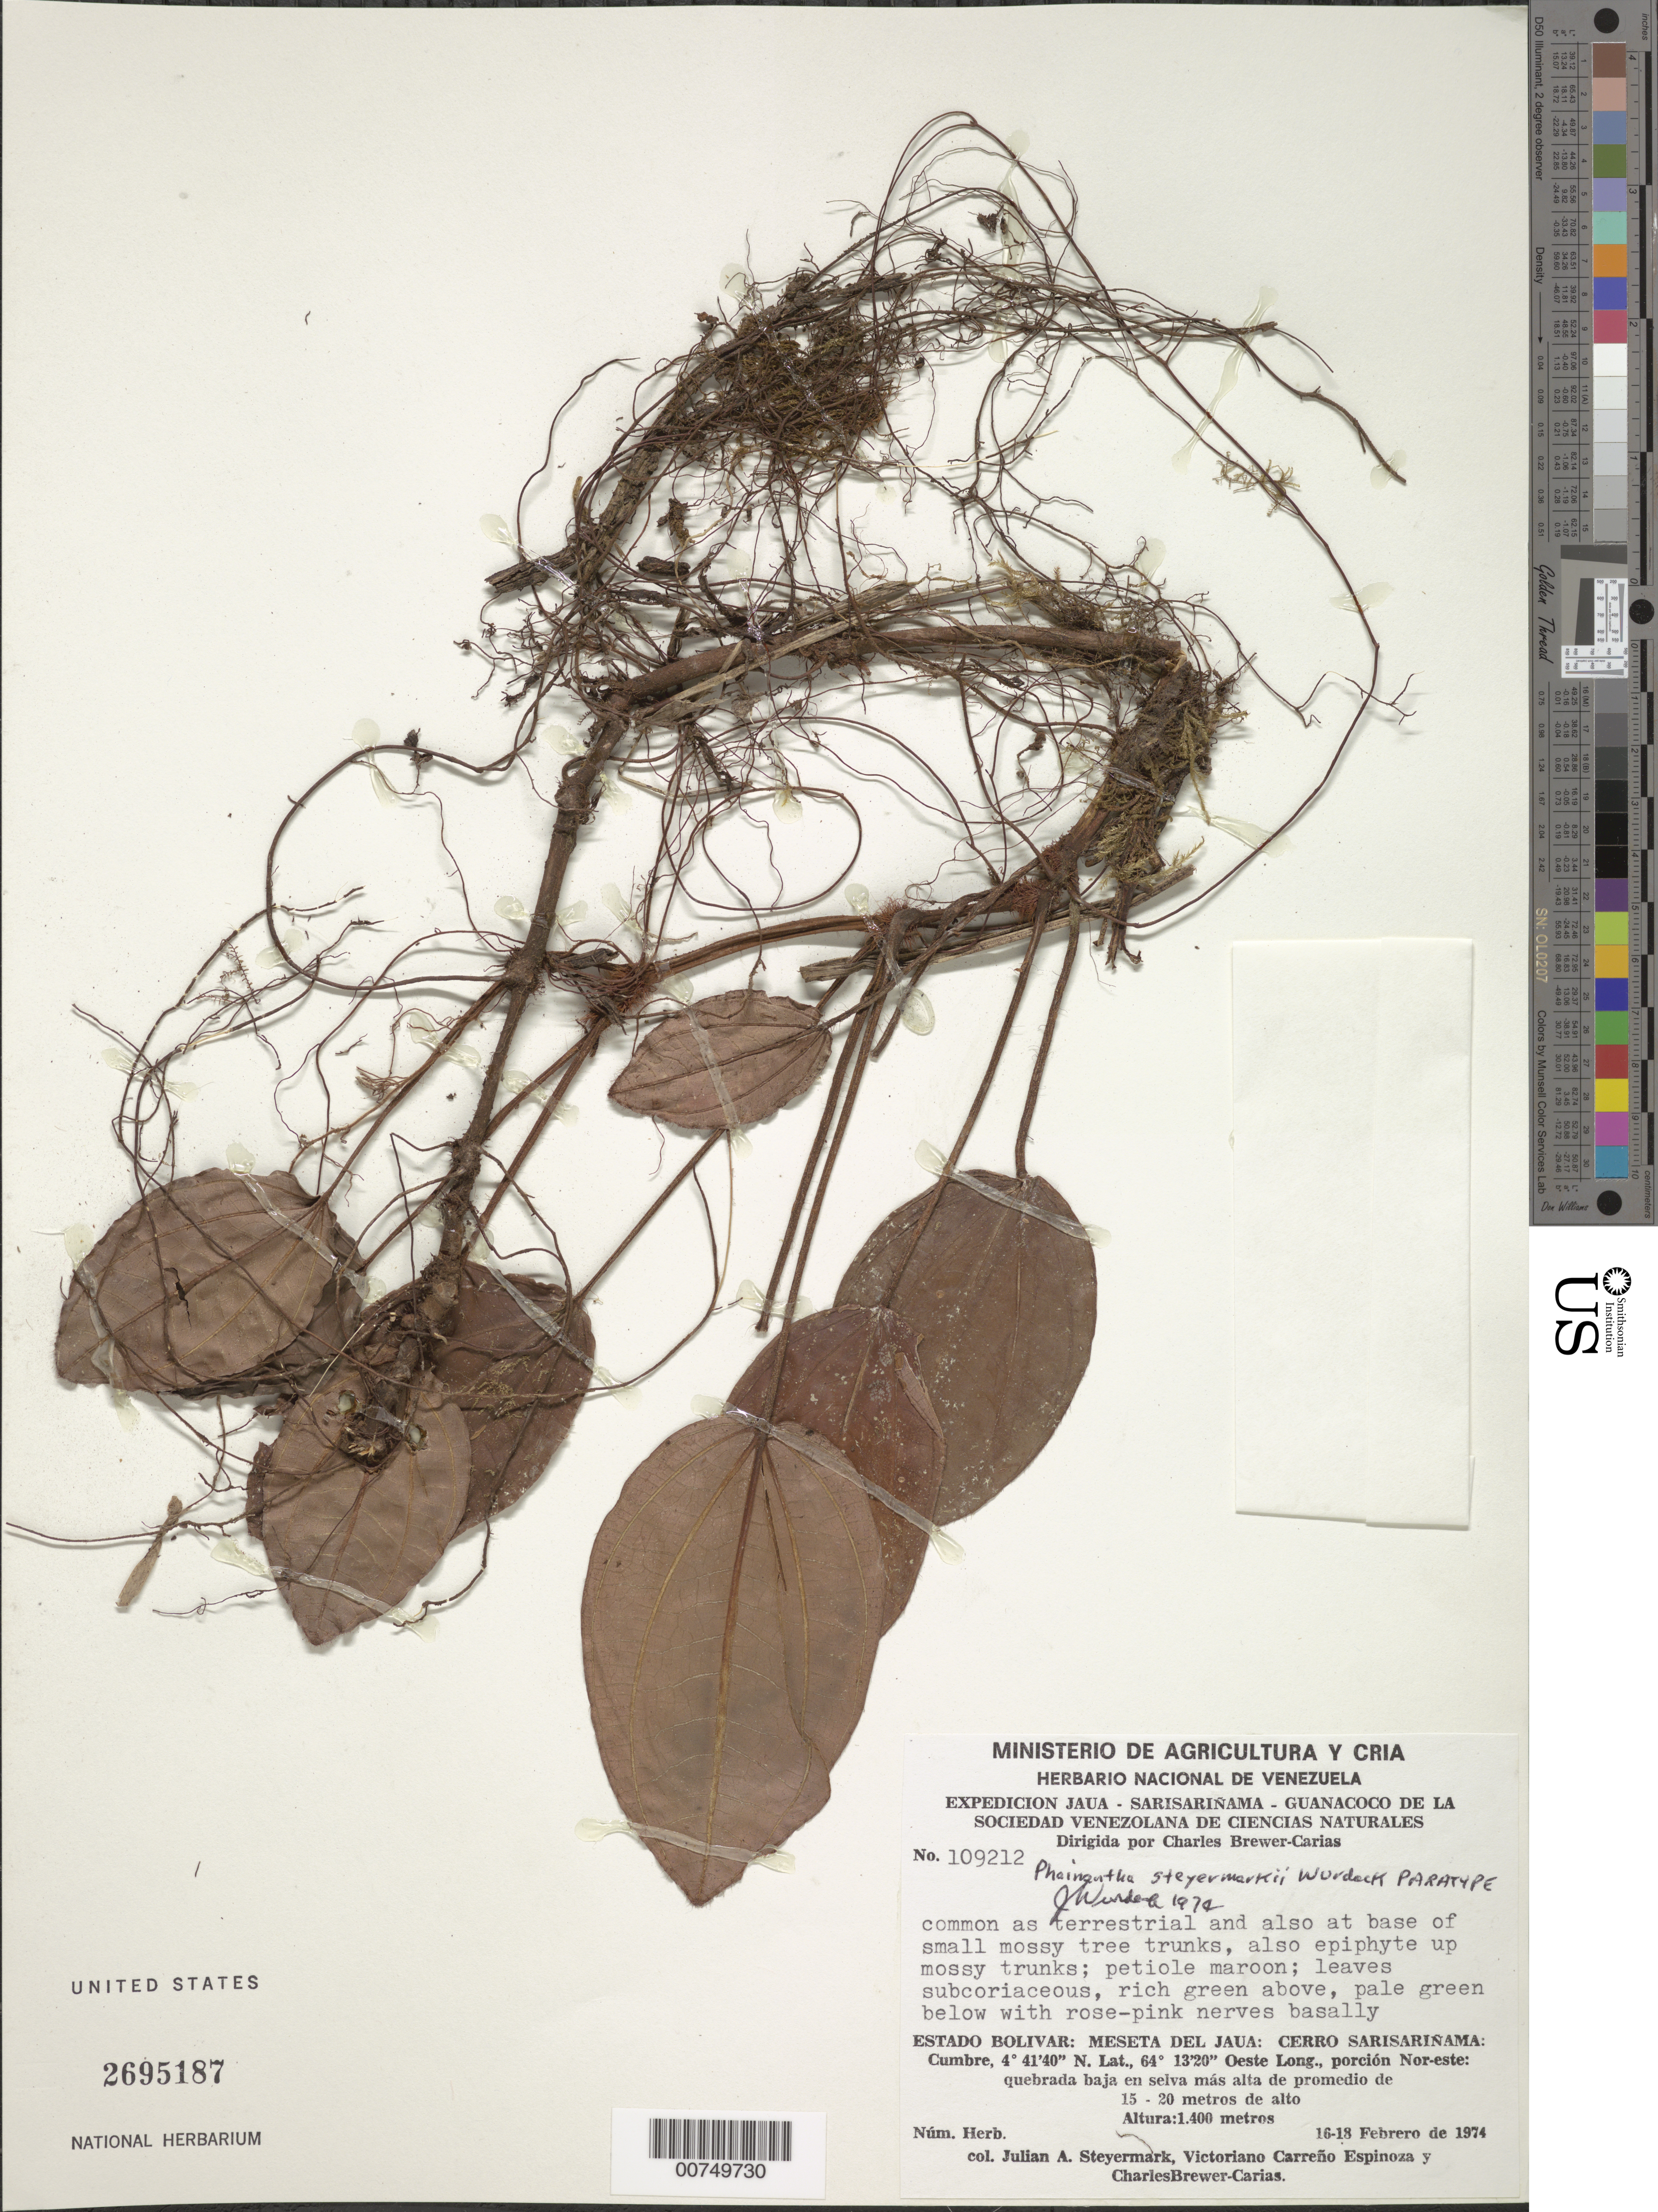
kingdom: Plantae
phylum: Tracheophyta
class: Magnoliopsida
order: Myrtales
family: Melastomataceae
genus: Phainantha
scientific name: Phainantha steyermarkii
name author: Wurdack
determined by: Wurdack, John J., (US), US (UNITED STATES)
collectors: J. Steyermark, V. Carreño E. & C. Brewer-Carias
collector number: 109212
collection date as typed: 16-Feb-74 to 18-Feb-74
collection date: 1974-02-16/1974-02-18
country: Venezuela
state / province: Bolívar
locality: Meseta del Jaua: Cerro Sarisariñama, summit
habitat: Quebrada baja en selva mas alta de promedio de 15-20 m de alto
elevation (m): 1400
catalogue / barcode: US 2695187